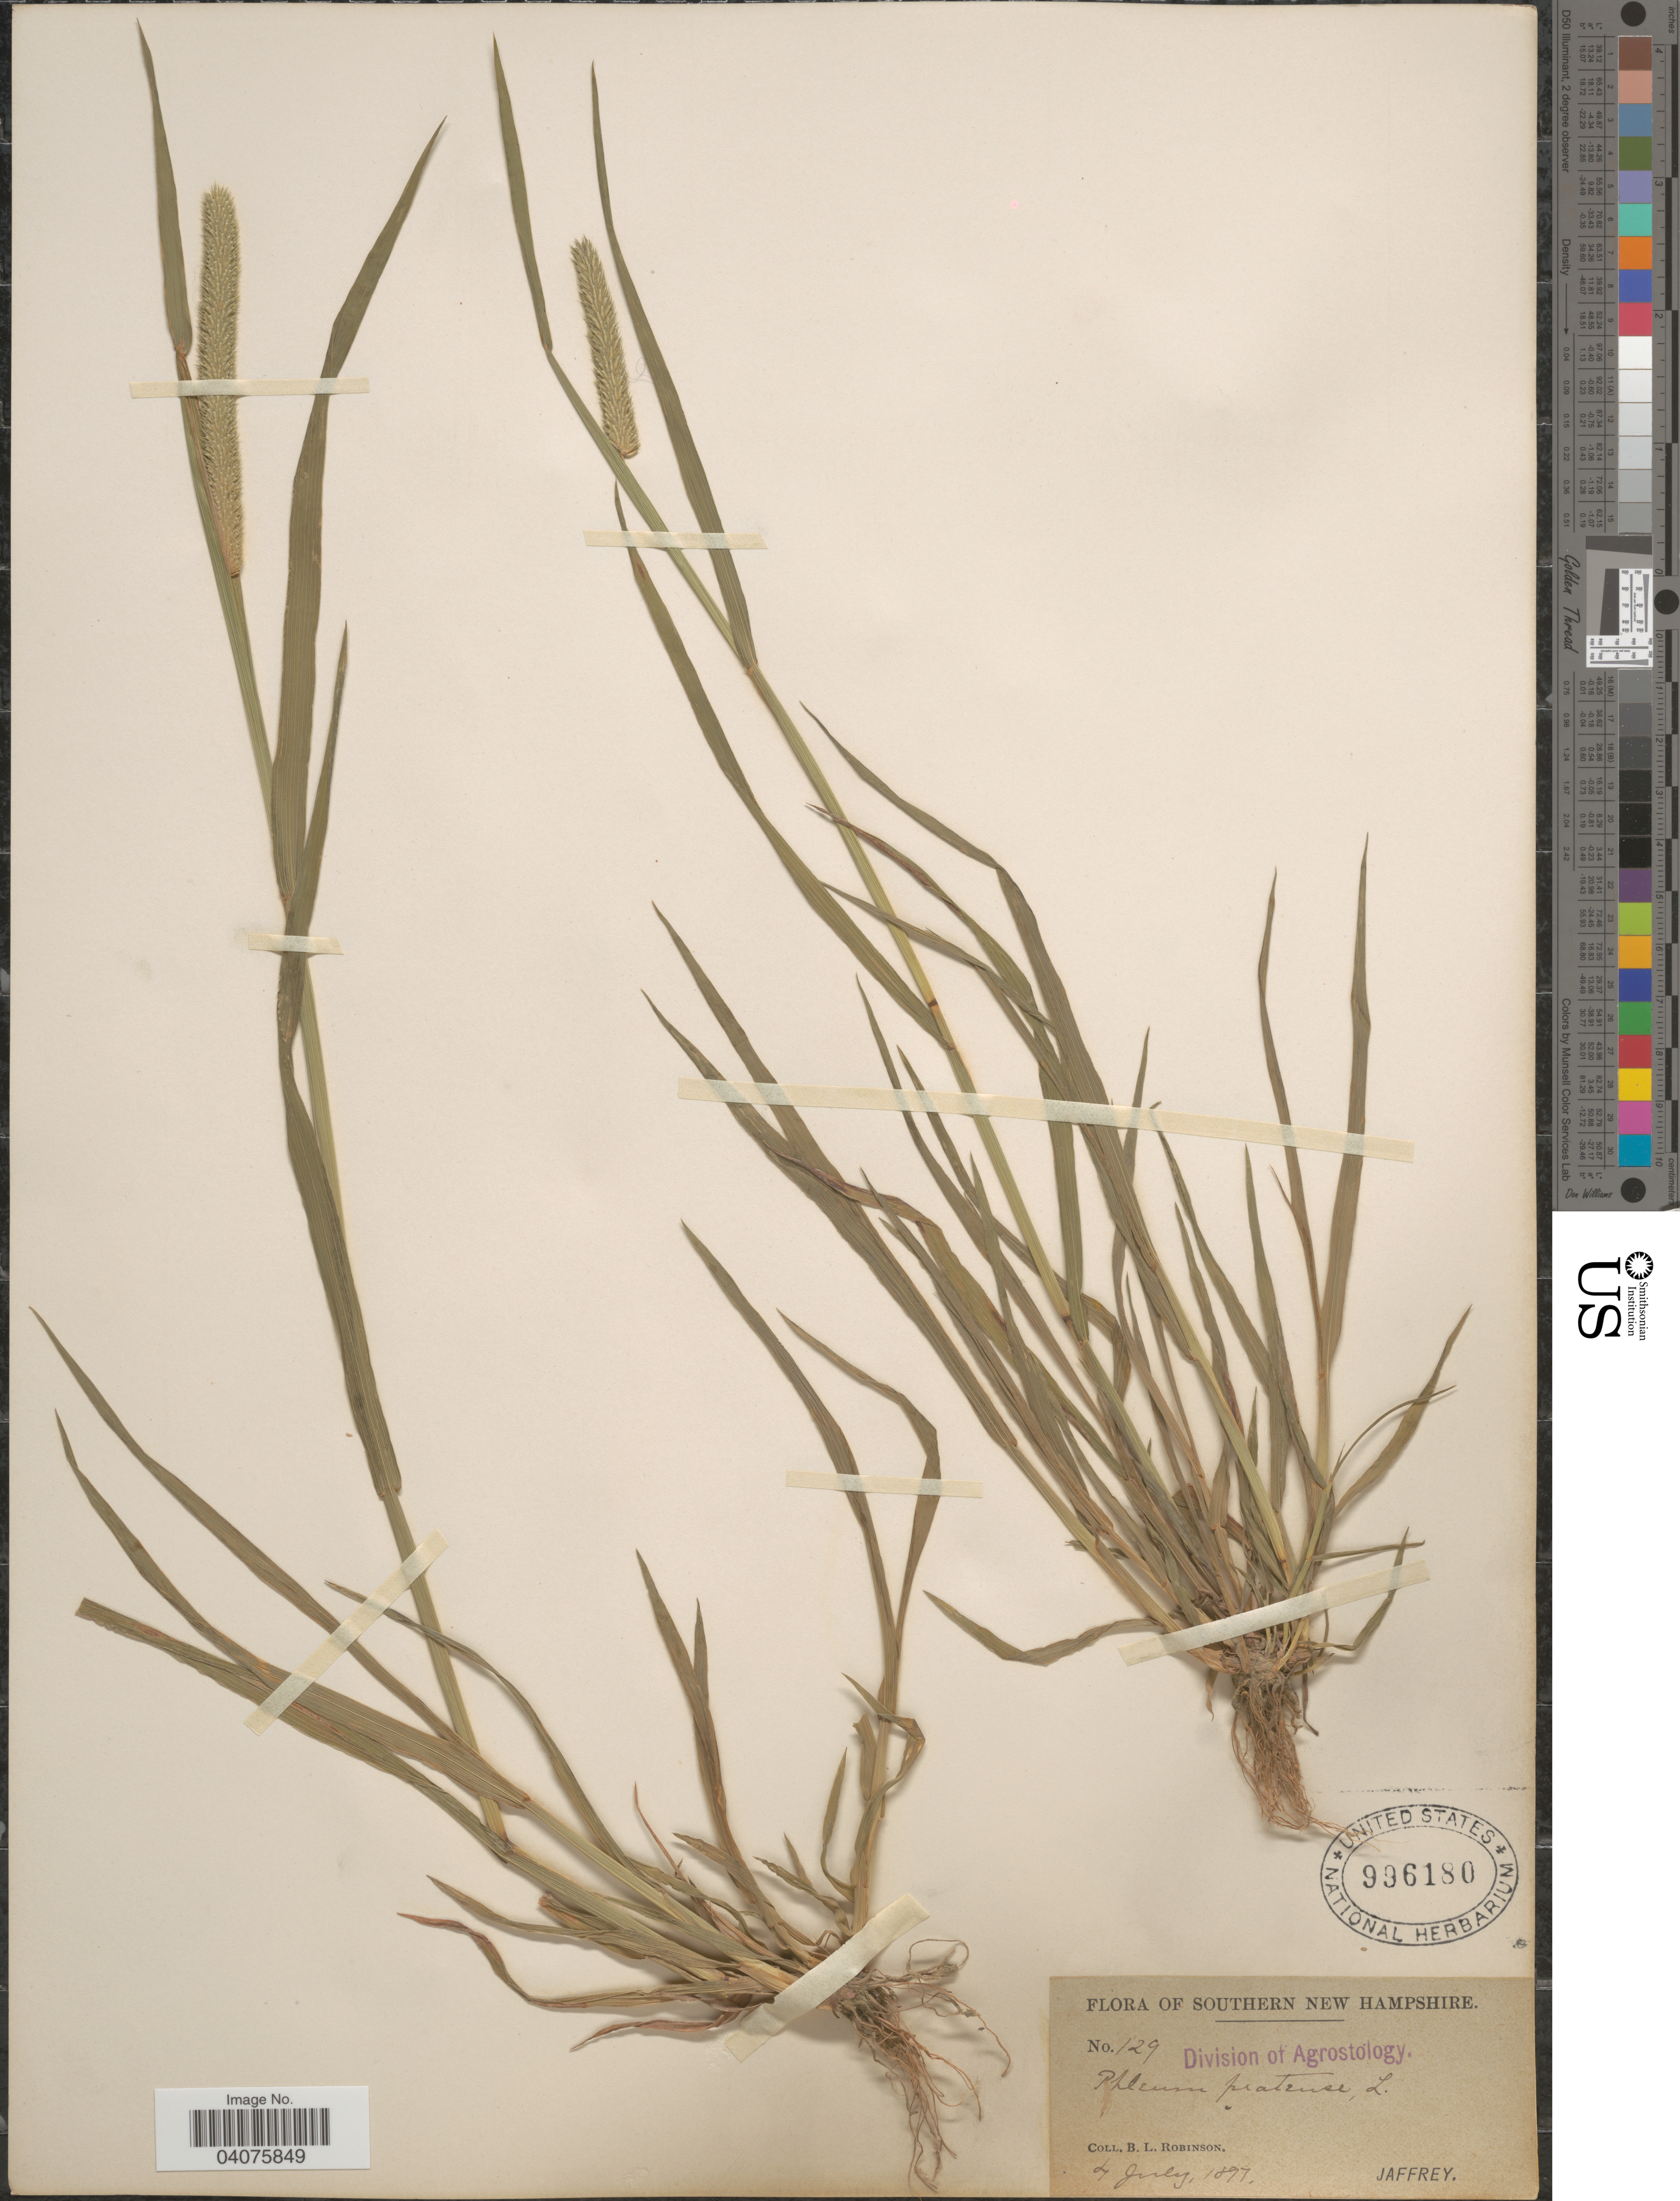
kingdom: Plantae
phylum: Tracheophyta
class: Liliopsida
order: Poales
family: Poaceae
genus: Phleum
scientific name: Phleum pratense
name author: L.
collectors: B. L. Robinson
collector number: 129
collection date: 1897-07-04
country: United States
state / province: New Hampshire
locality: Southern New Hampshire. Jaffrey.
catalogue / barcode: US 996180